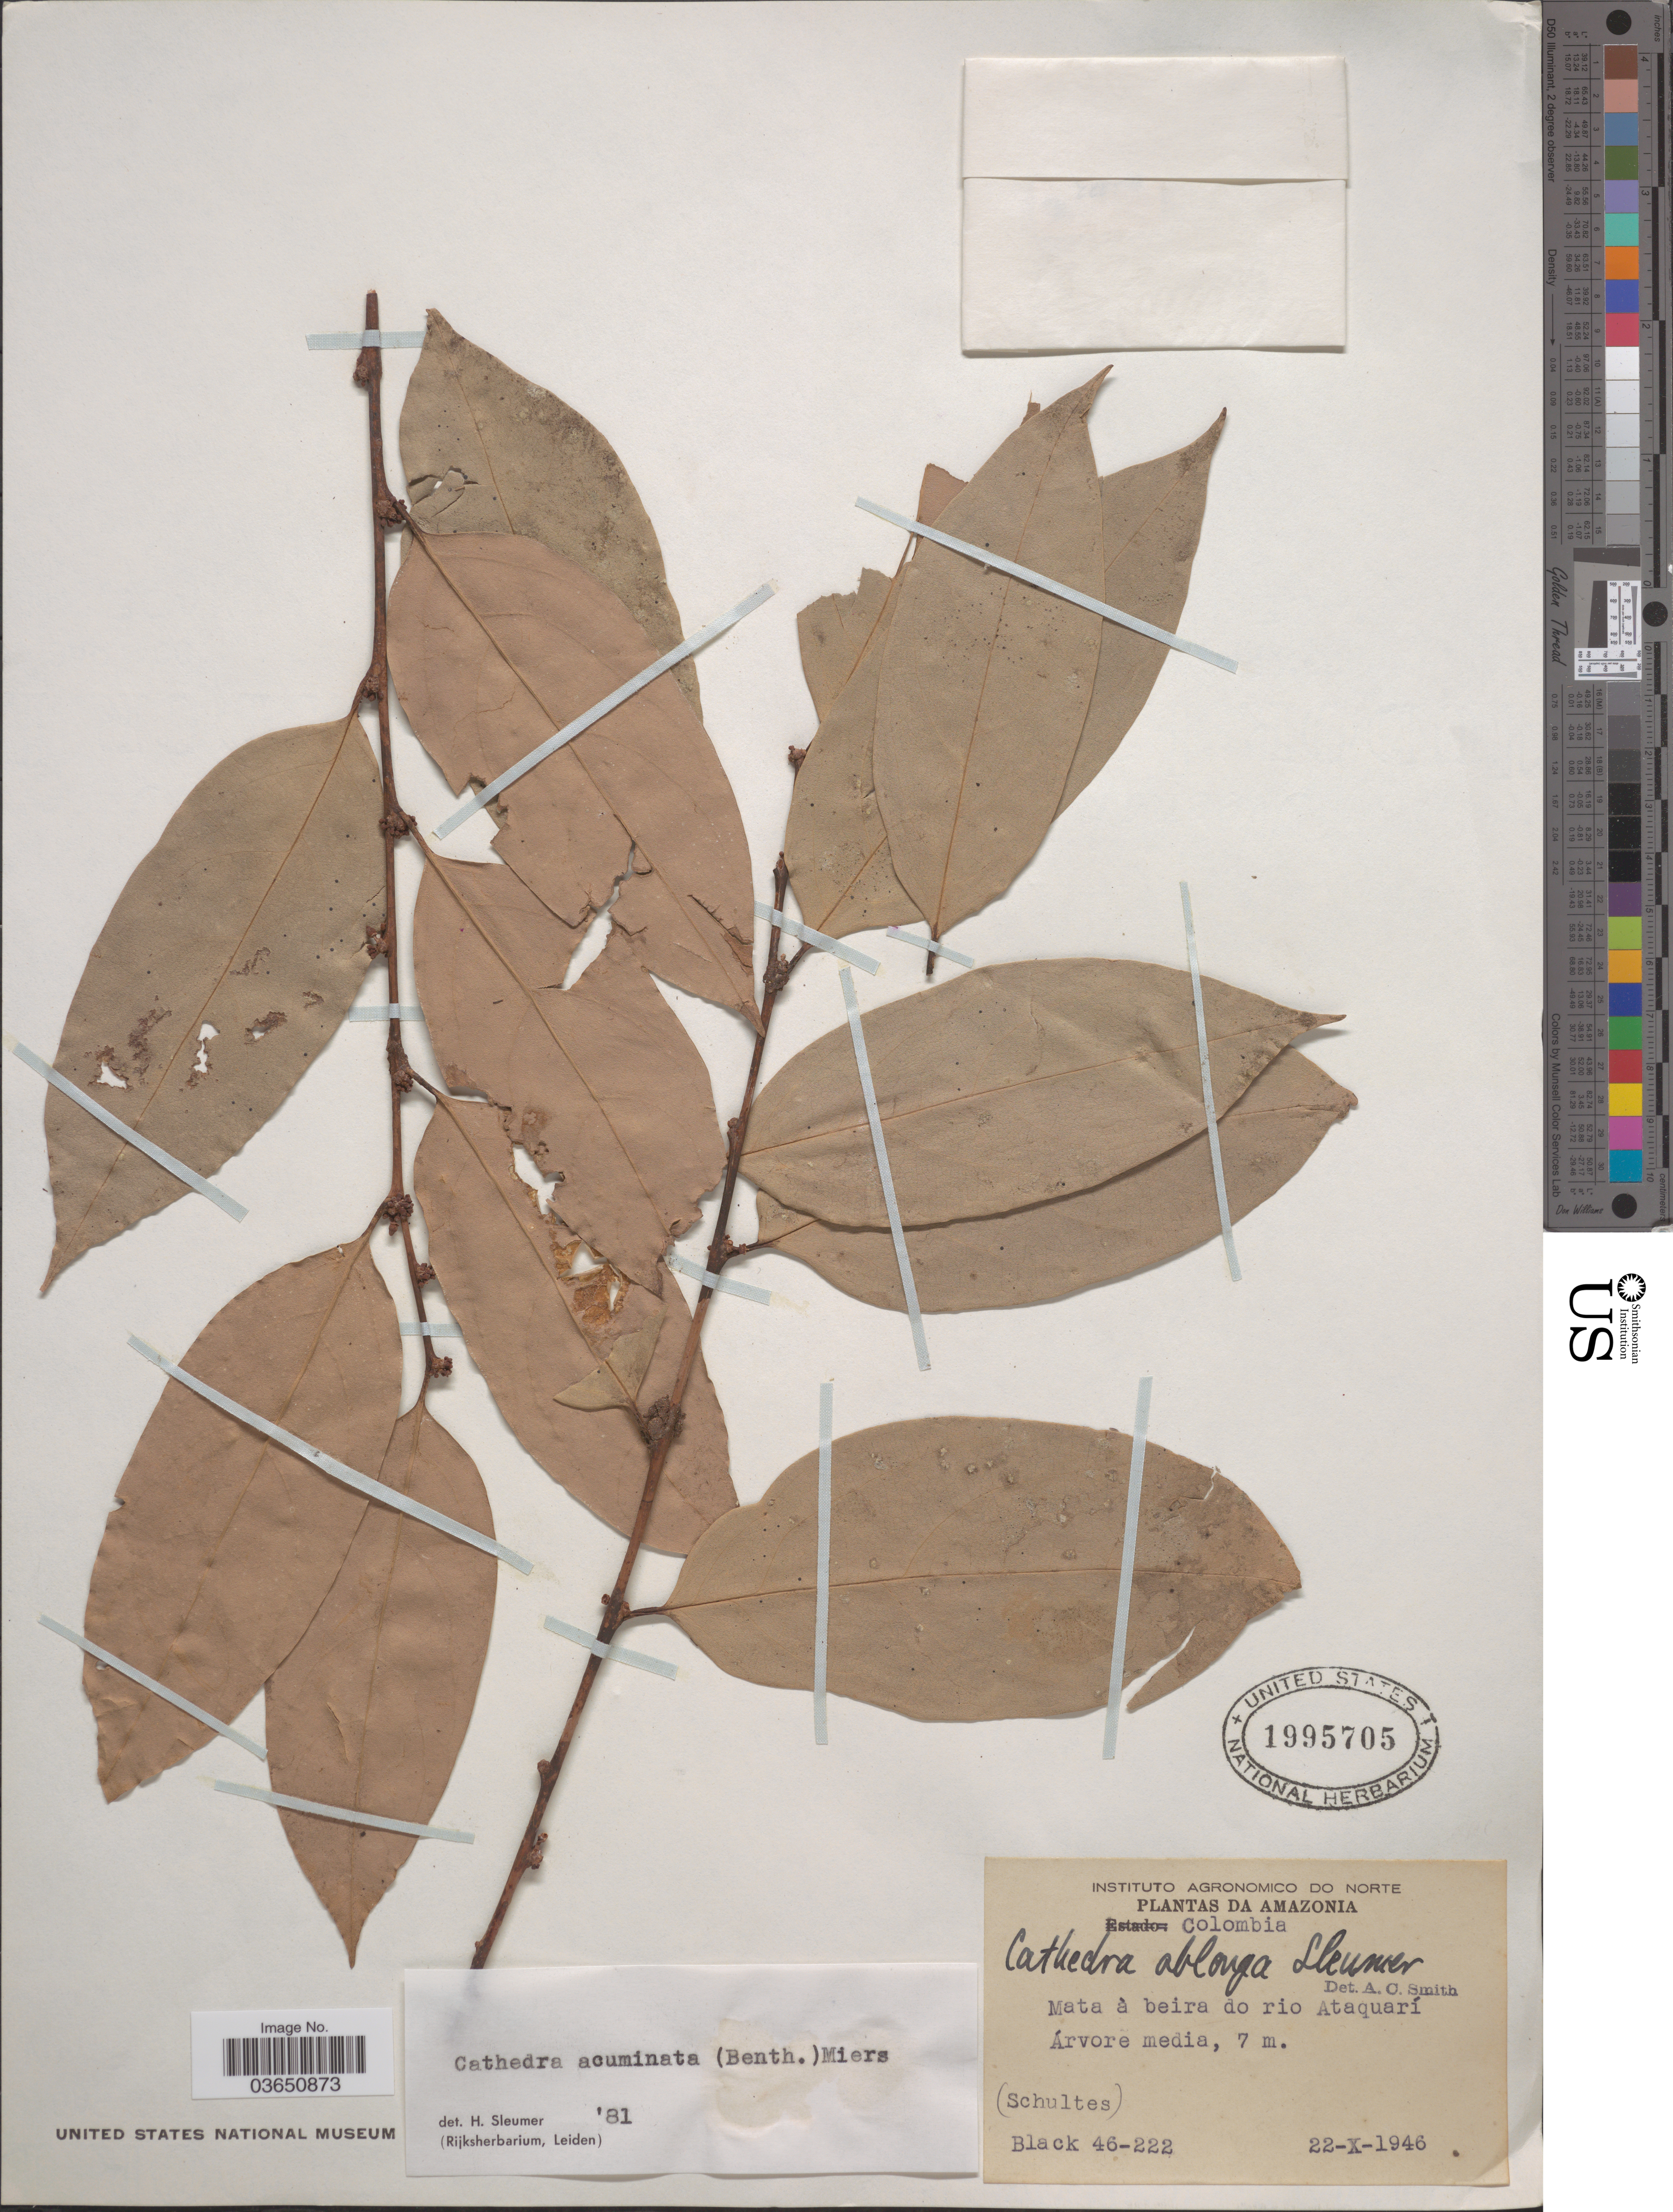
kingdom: Plantae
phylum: Tracheophyta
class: Magnoliopsida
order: Santalales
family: Aptandraceae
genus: Cathedra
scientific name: Cathedra acuminata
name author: (Benth.) Miers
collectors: -- Black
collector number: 46-222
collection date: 1946-10-22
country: Colombia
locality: Amazonia. Mata à beira do rio Ataquarí.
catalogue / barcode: US 1995705